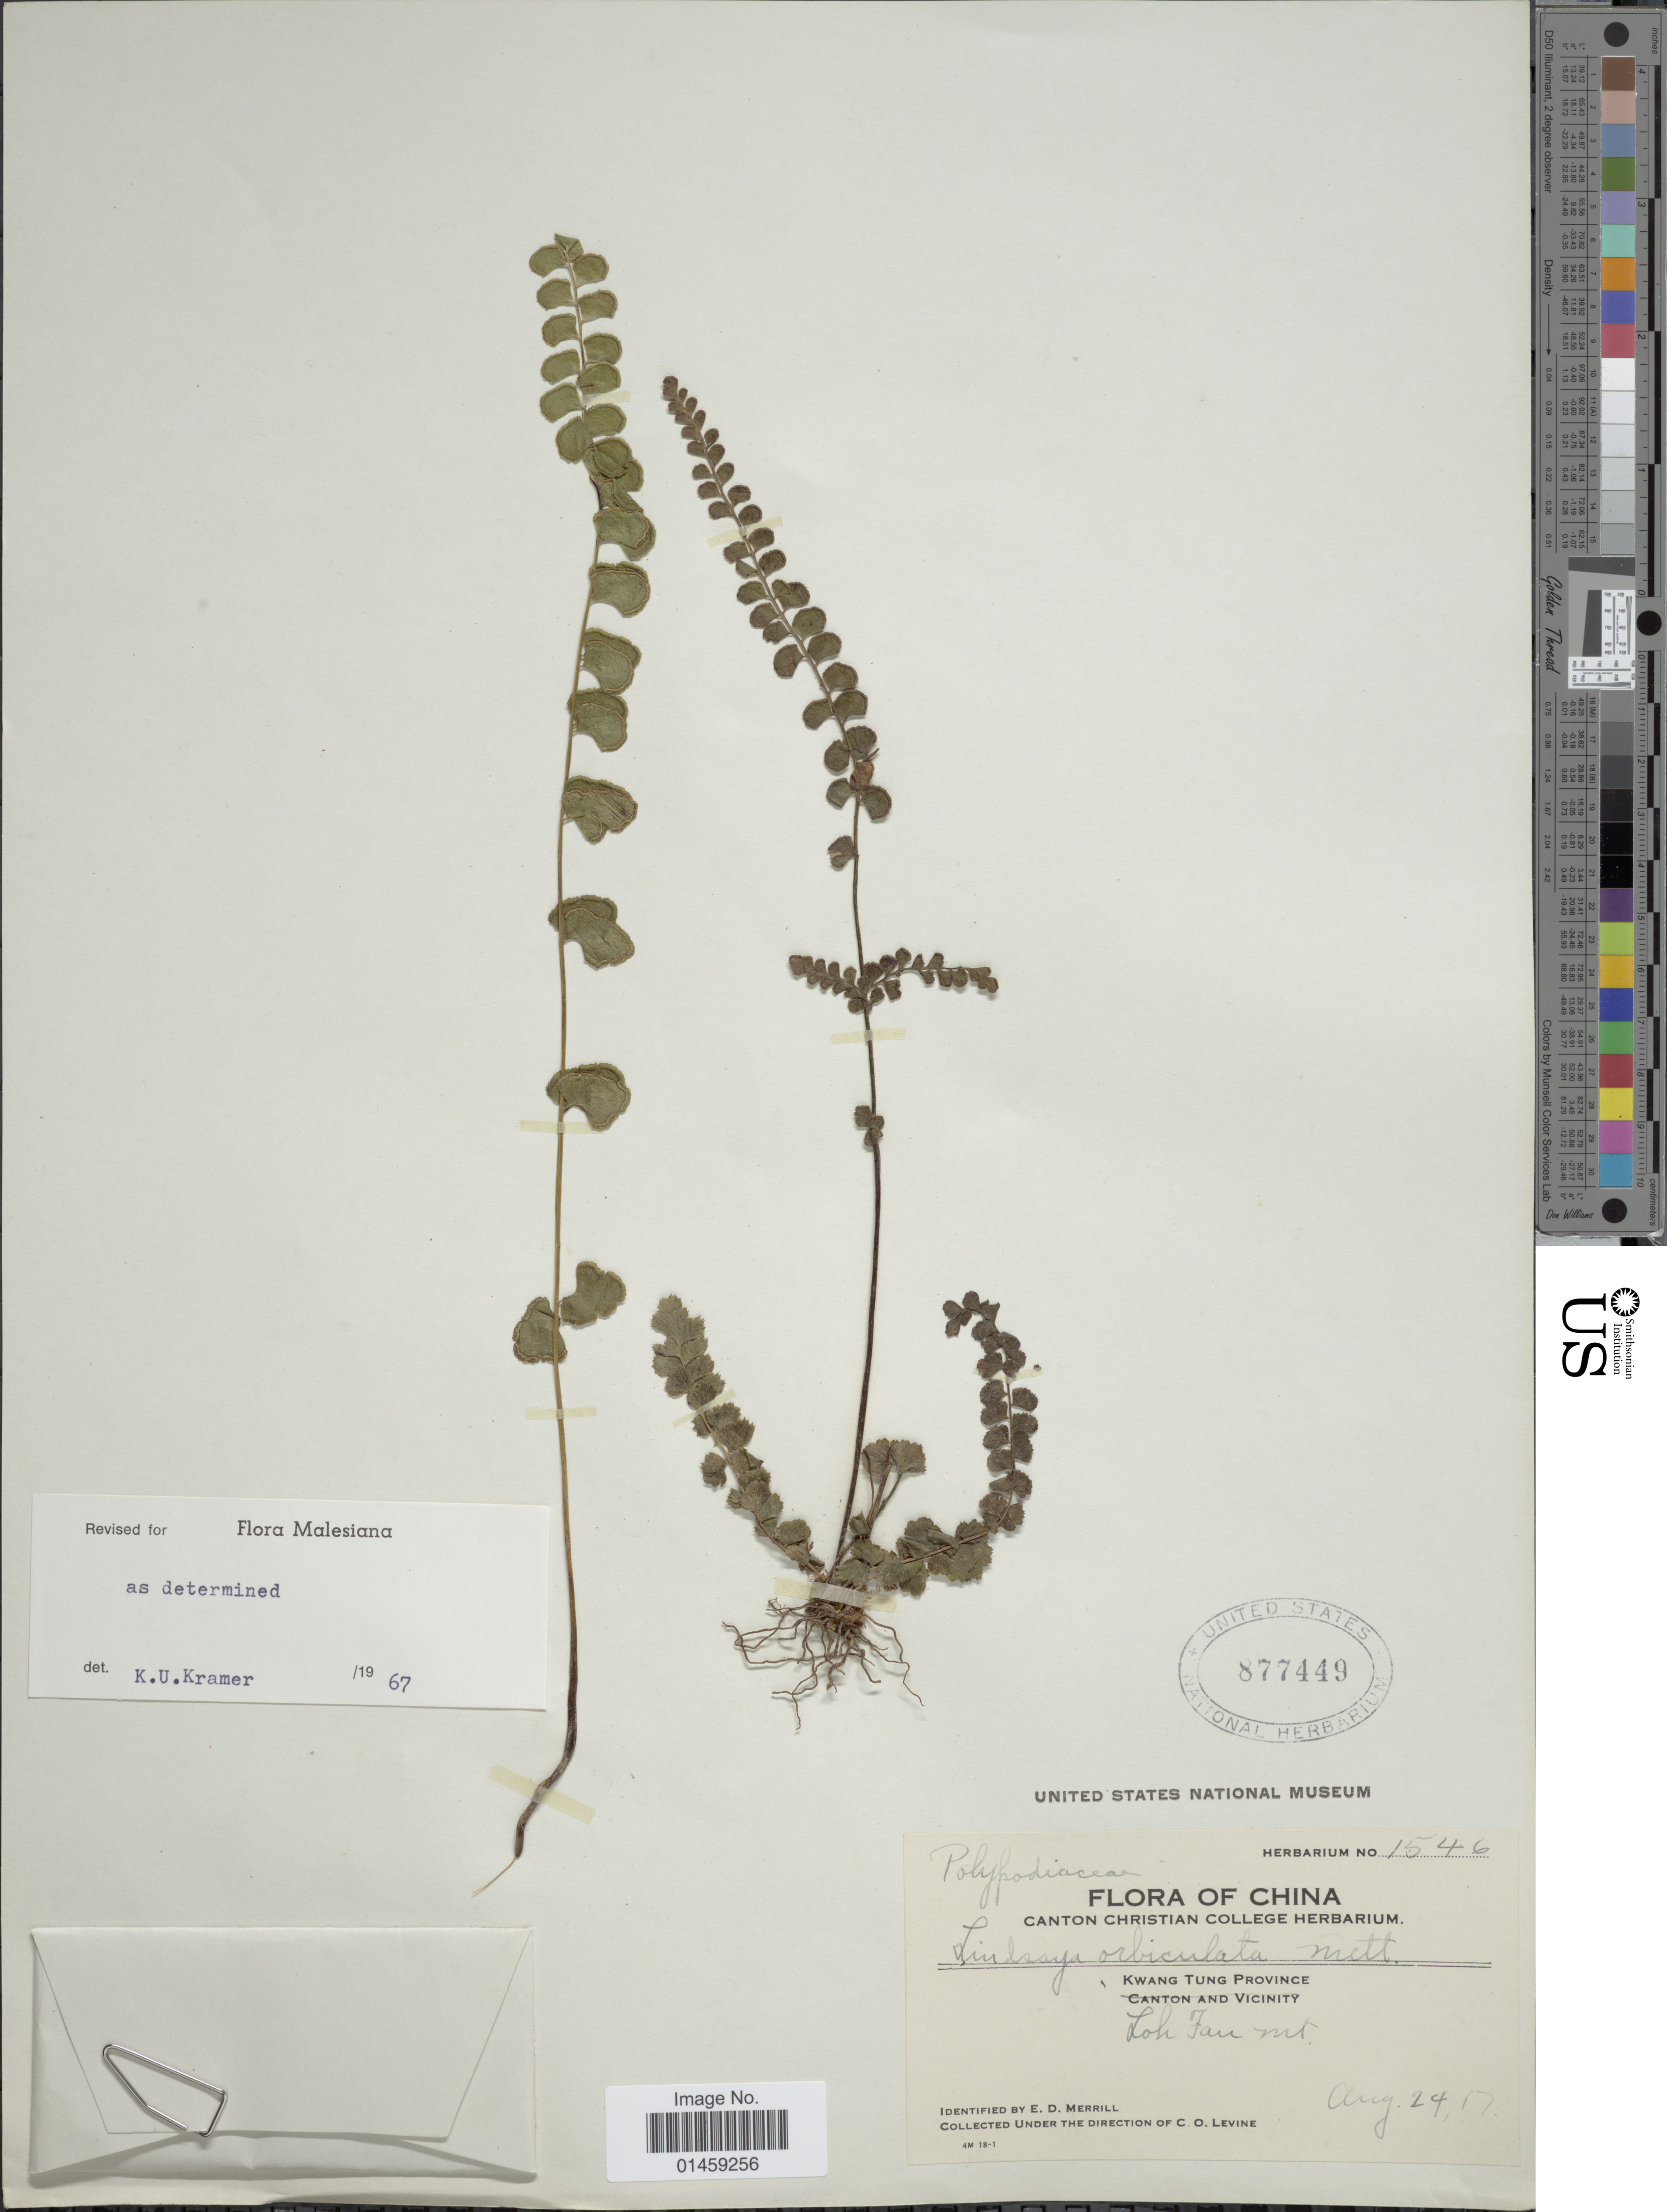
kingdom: Plantae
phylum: Tracheophyta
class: Polypodiopsida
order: Polypodiales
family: Lindsaeaceae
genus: Lindsaea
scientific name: Lindsaea orbiculata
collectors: C. O. Levine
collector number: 1546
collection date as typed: Transcribed d/m/y: 24/8/17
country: China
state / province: Guangdong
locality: Kwang Tung Province. Loh Tau mt.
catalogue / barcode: US 877449